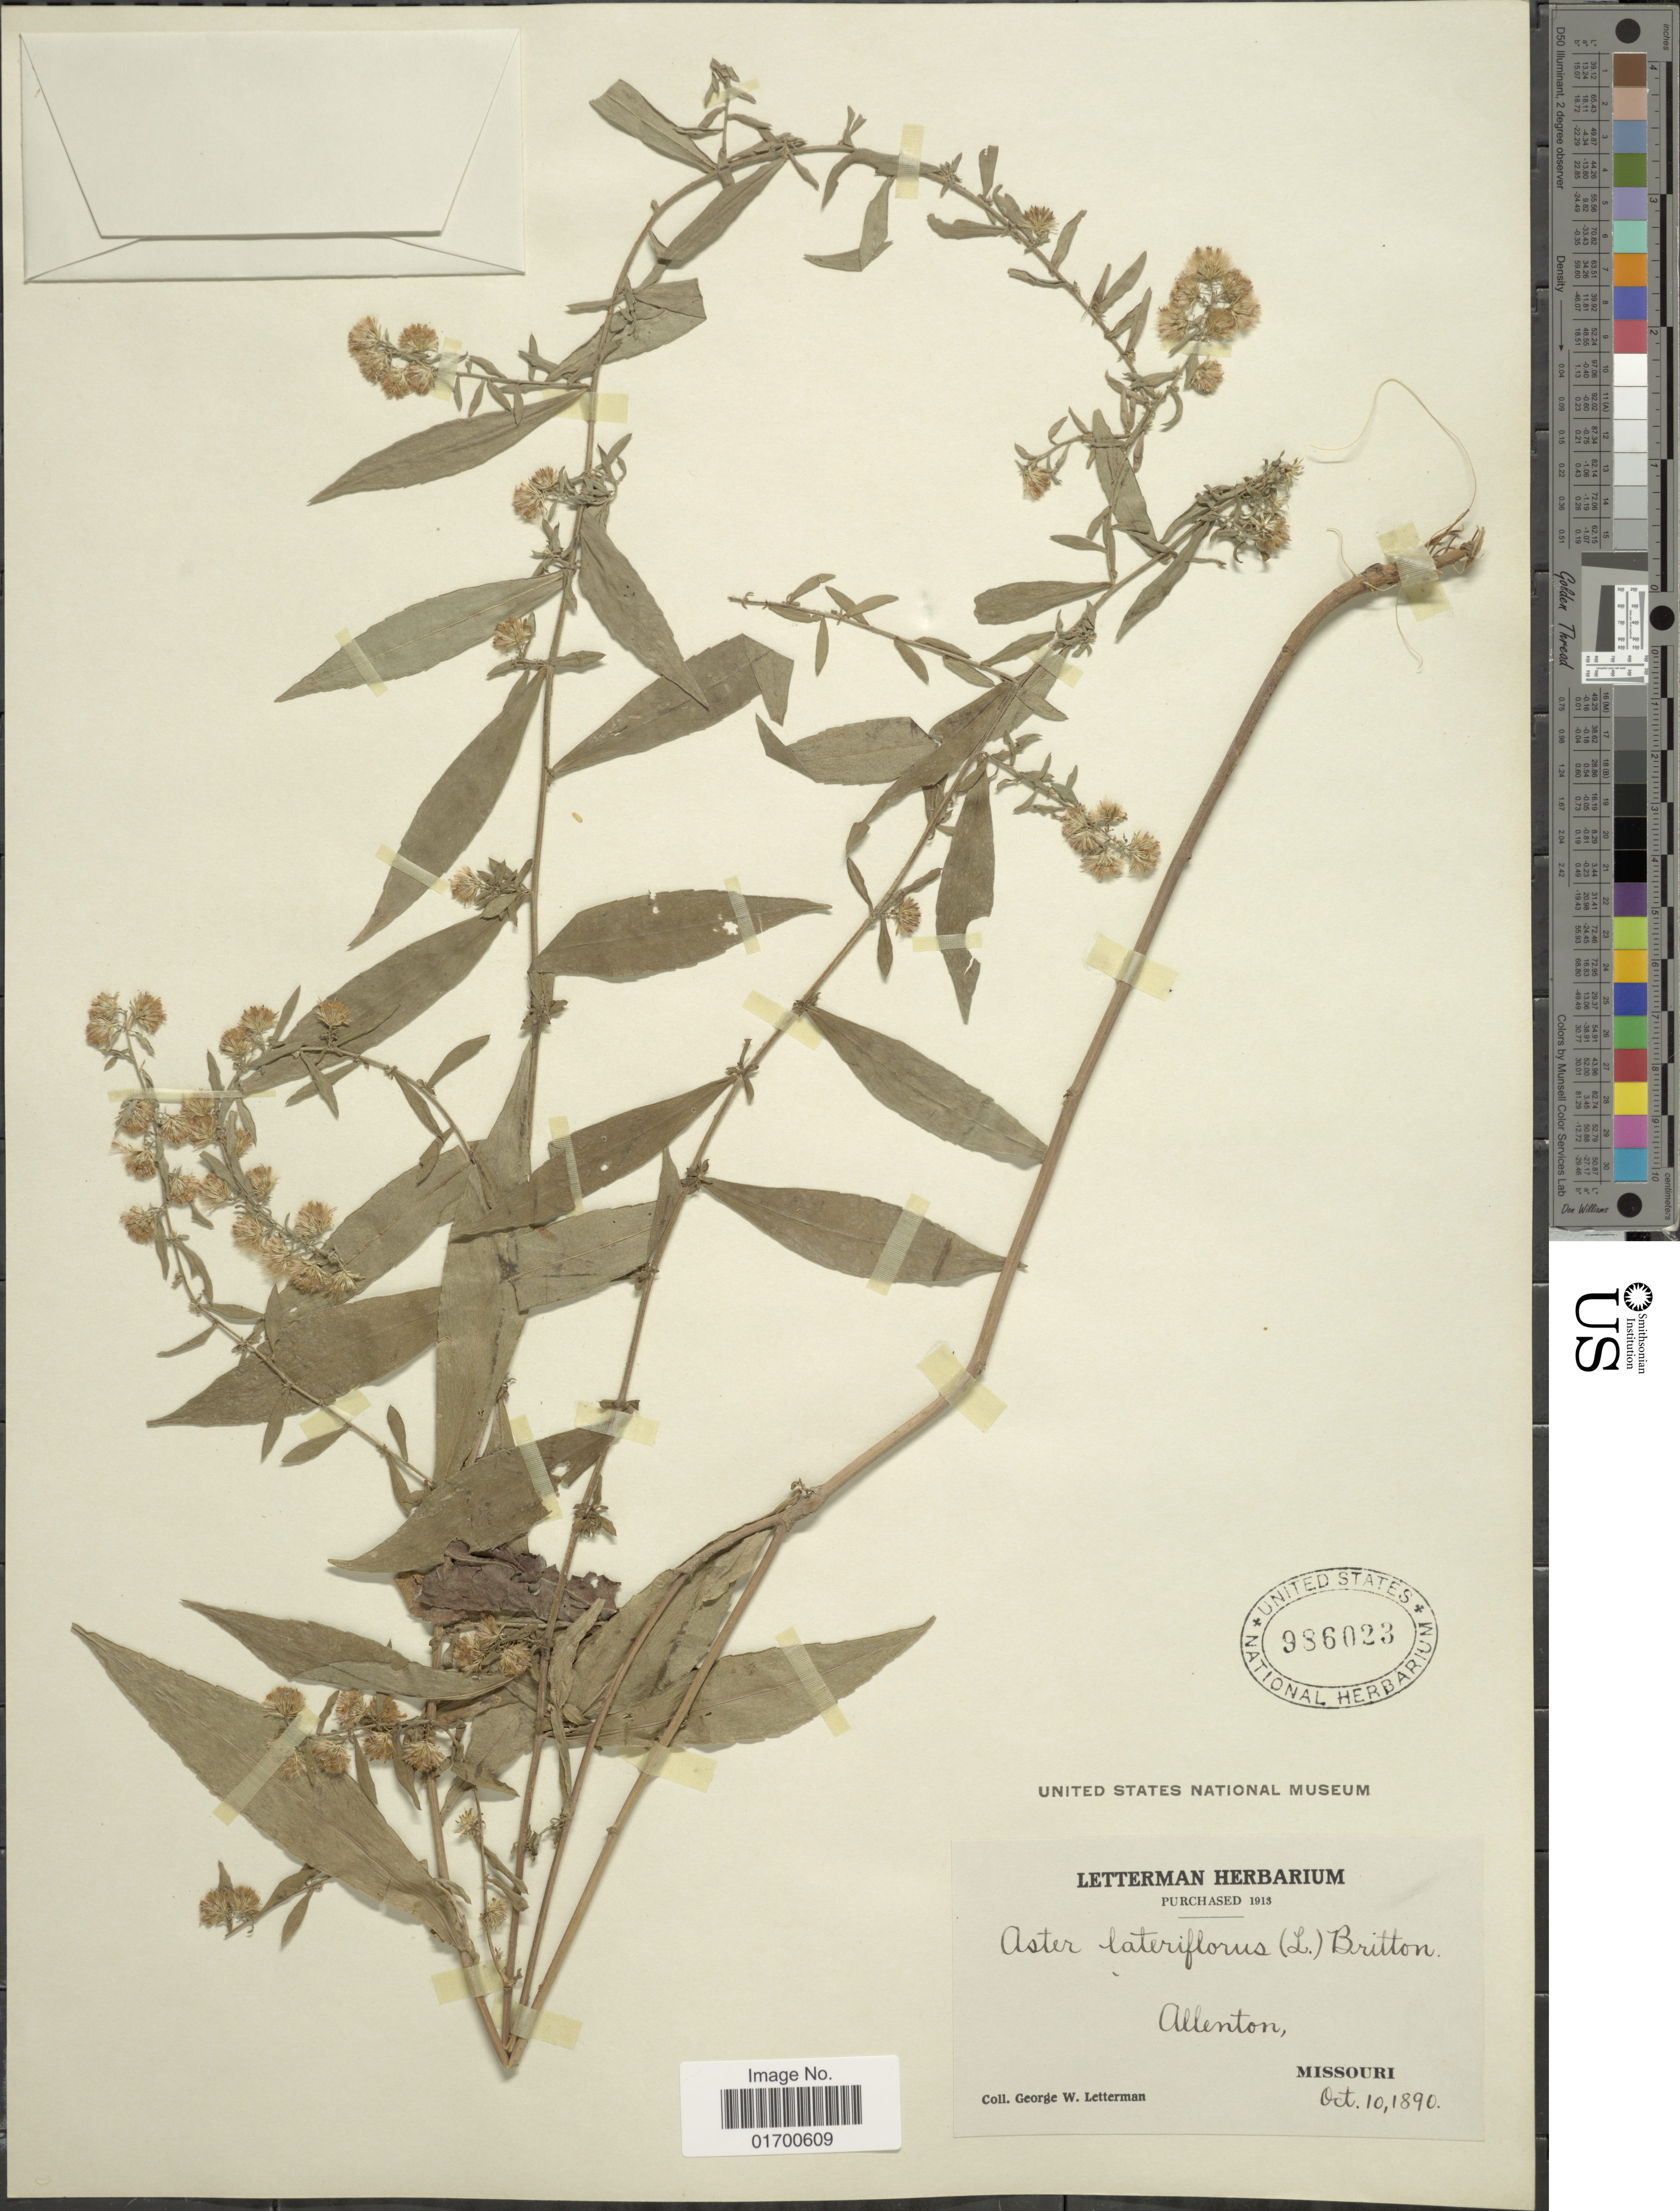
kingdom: Plantae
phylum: Tracheophyta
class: Magnoliopsida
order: Asterales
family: Asteraceae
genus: Symphyotrichum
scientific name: Symphyotrichum lateriflorum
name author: (L.) Á. Löve & D. Löve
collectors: G. W. Letterman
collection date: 1890-10-10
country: United States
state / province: Missouri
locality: Allenton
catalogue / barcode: US 986023